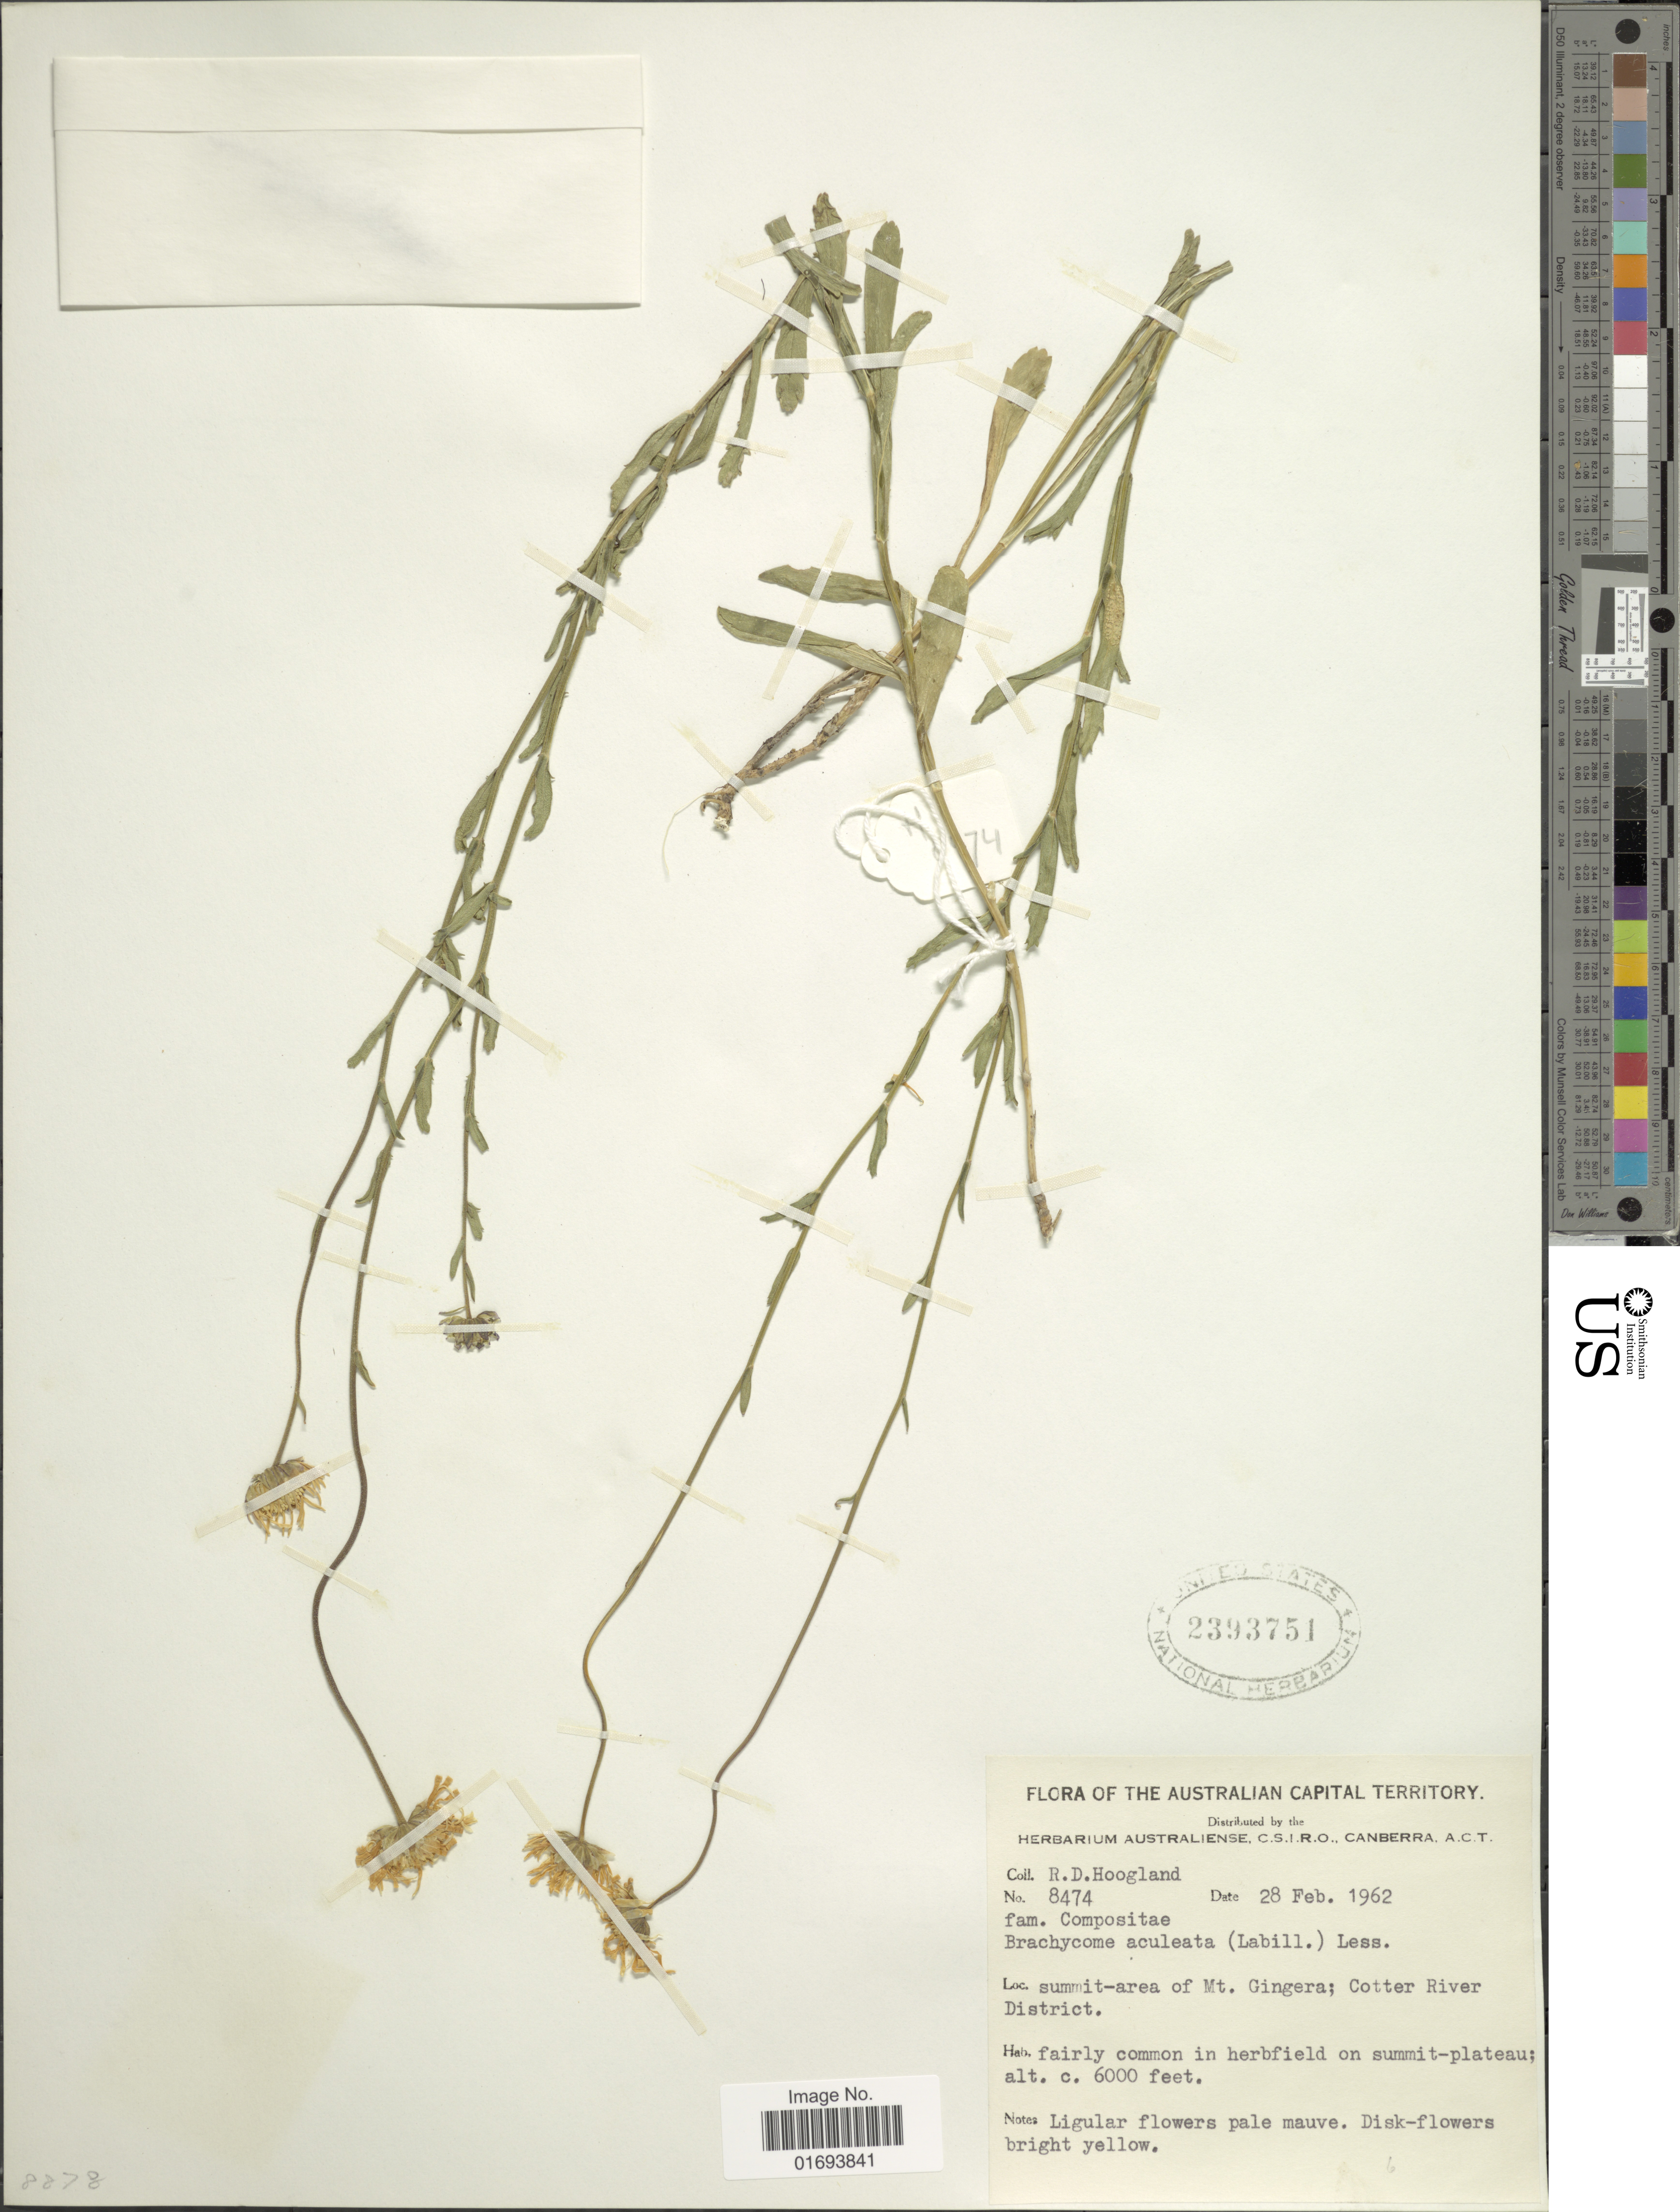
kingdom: Plantae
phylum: Tracheophyta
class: Magnoliopsida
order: Asterales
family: Asteraceae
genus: Brachyscome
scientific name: Brachyscome aculeata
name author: (Labill.) Less.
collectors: R. D. Hoogland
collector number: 8474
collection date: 1962-02-28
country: Australia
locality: Summit-area of Mt. Gingera; Cotter River District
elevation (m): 1829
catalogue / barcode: US 2393751